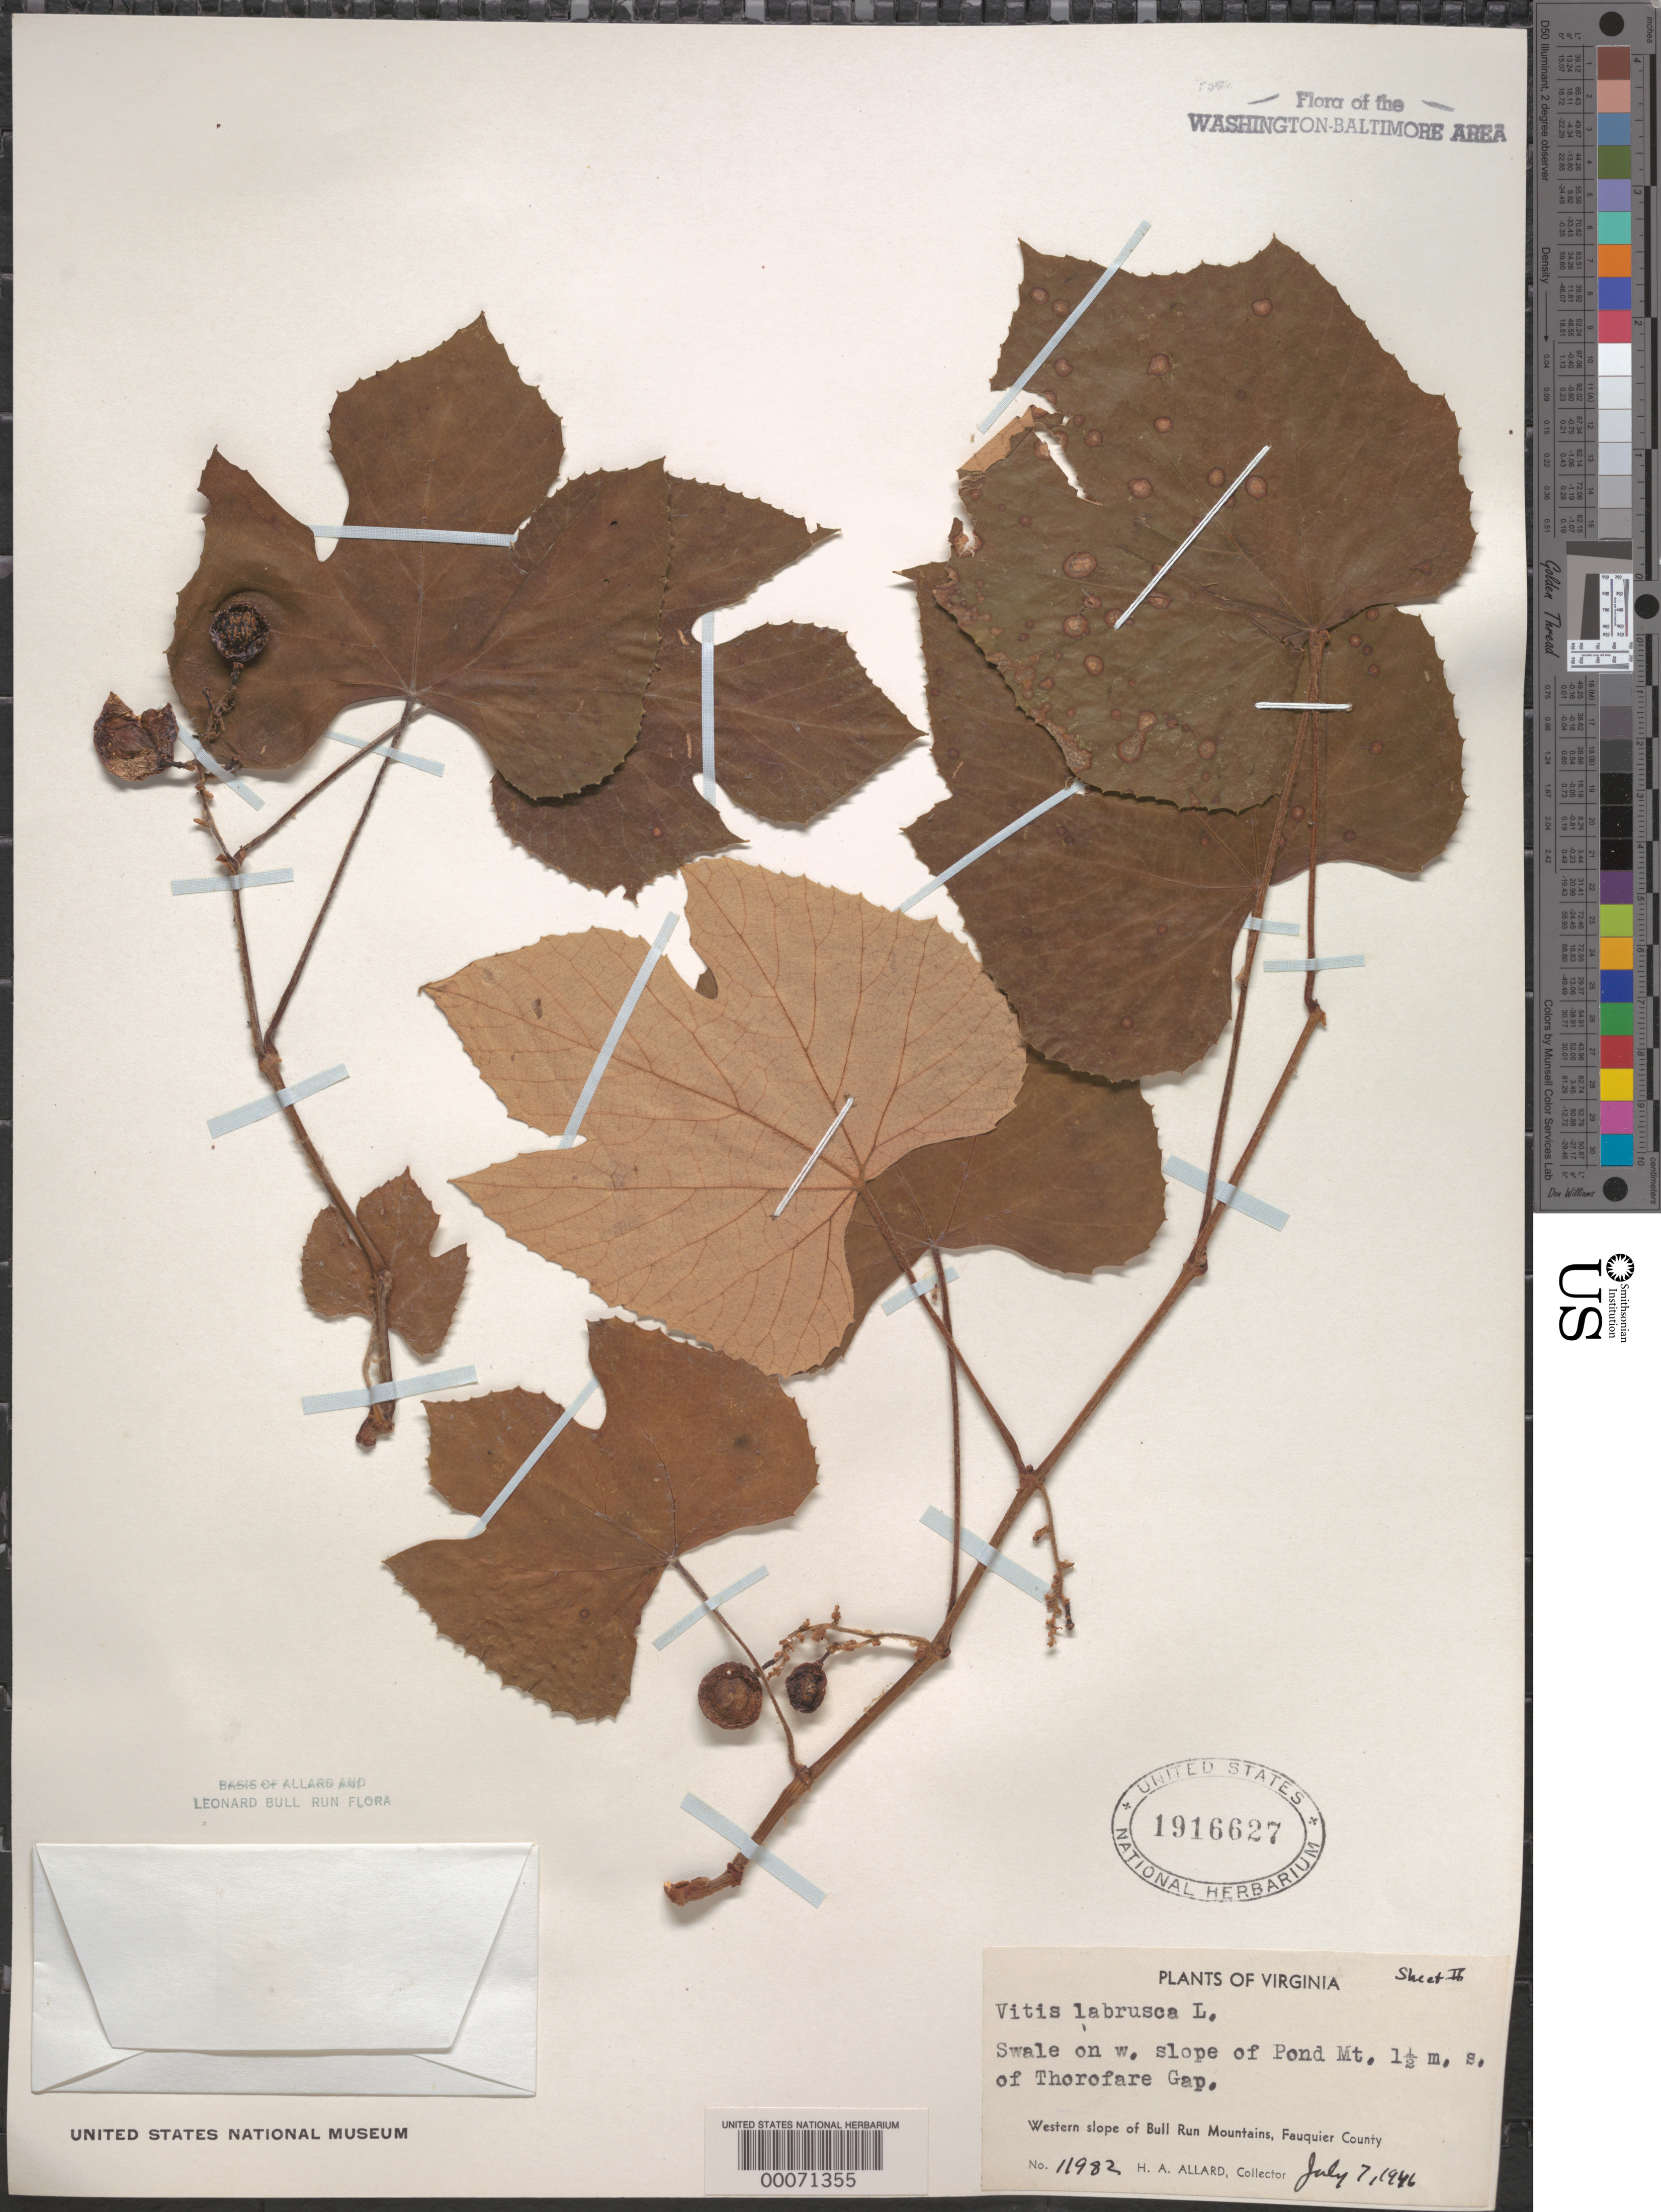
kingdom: Plantae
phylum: Tracheophyta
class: Magnoliopsida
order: Vitales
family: Vitaceae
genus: Vitis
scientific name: Vitis labrusca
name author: L.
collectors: H. A. Allard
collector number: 11982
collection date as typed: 07 Jul 1946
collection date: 1946-07-07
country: United States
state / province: Virginia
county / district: Fauquier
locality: South of Thorofare Gap, Pond Mountains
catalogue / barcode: US 1916627